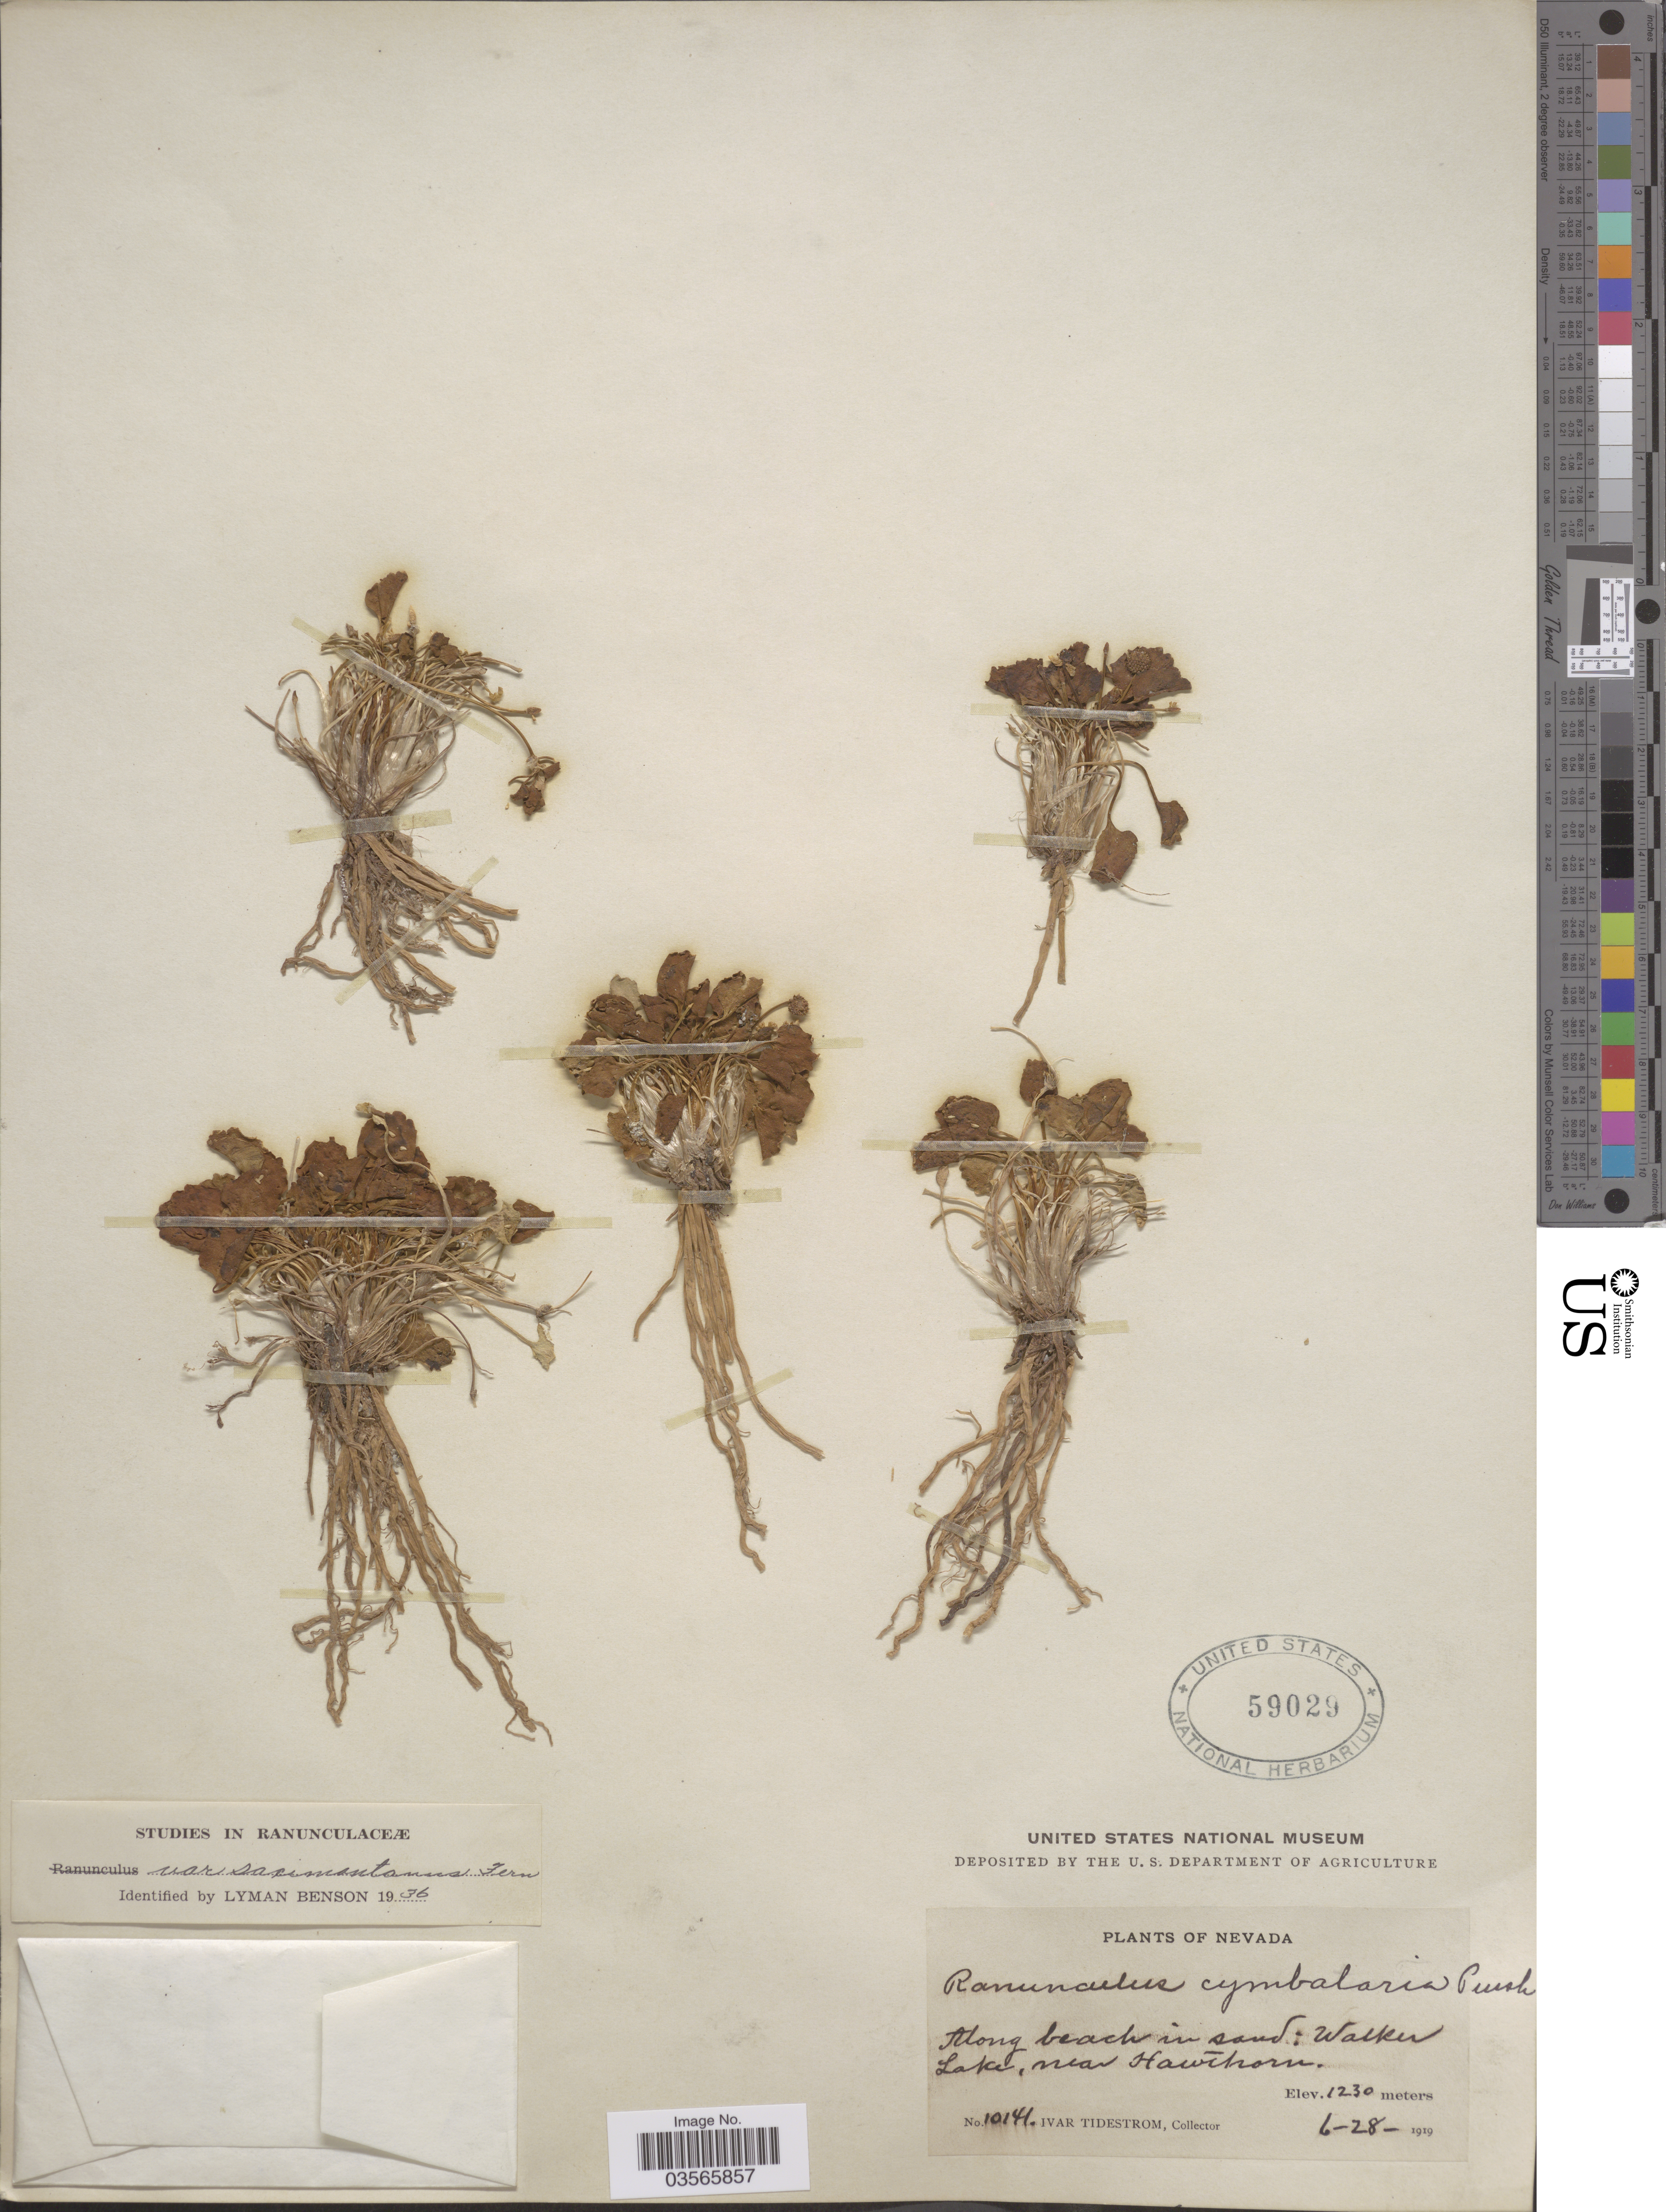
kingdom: Plantae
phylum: Tracheophyta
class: Magnoliopsida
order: Ranunculales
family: Ranunculaceae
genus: Halerpestes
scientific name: Halerpestes cymbalaria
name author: (Pursh) Greene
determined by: Strong, M. T., (US), Smithsonian Institution - National Museum of Natural History (UNITED STATES)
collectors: I. F. Tidestrom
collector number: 10141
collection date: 1919-06-28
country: United States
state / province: Nevada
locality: Along beach in sand; Walker Lake, near Hawthorn.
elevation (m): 1230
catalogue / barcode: US 59029